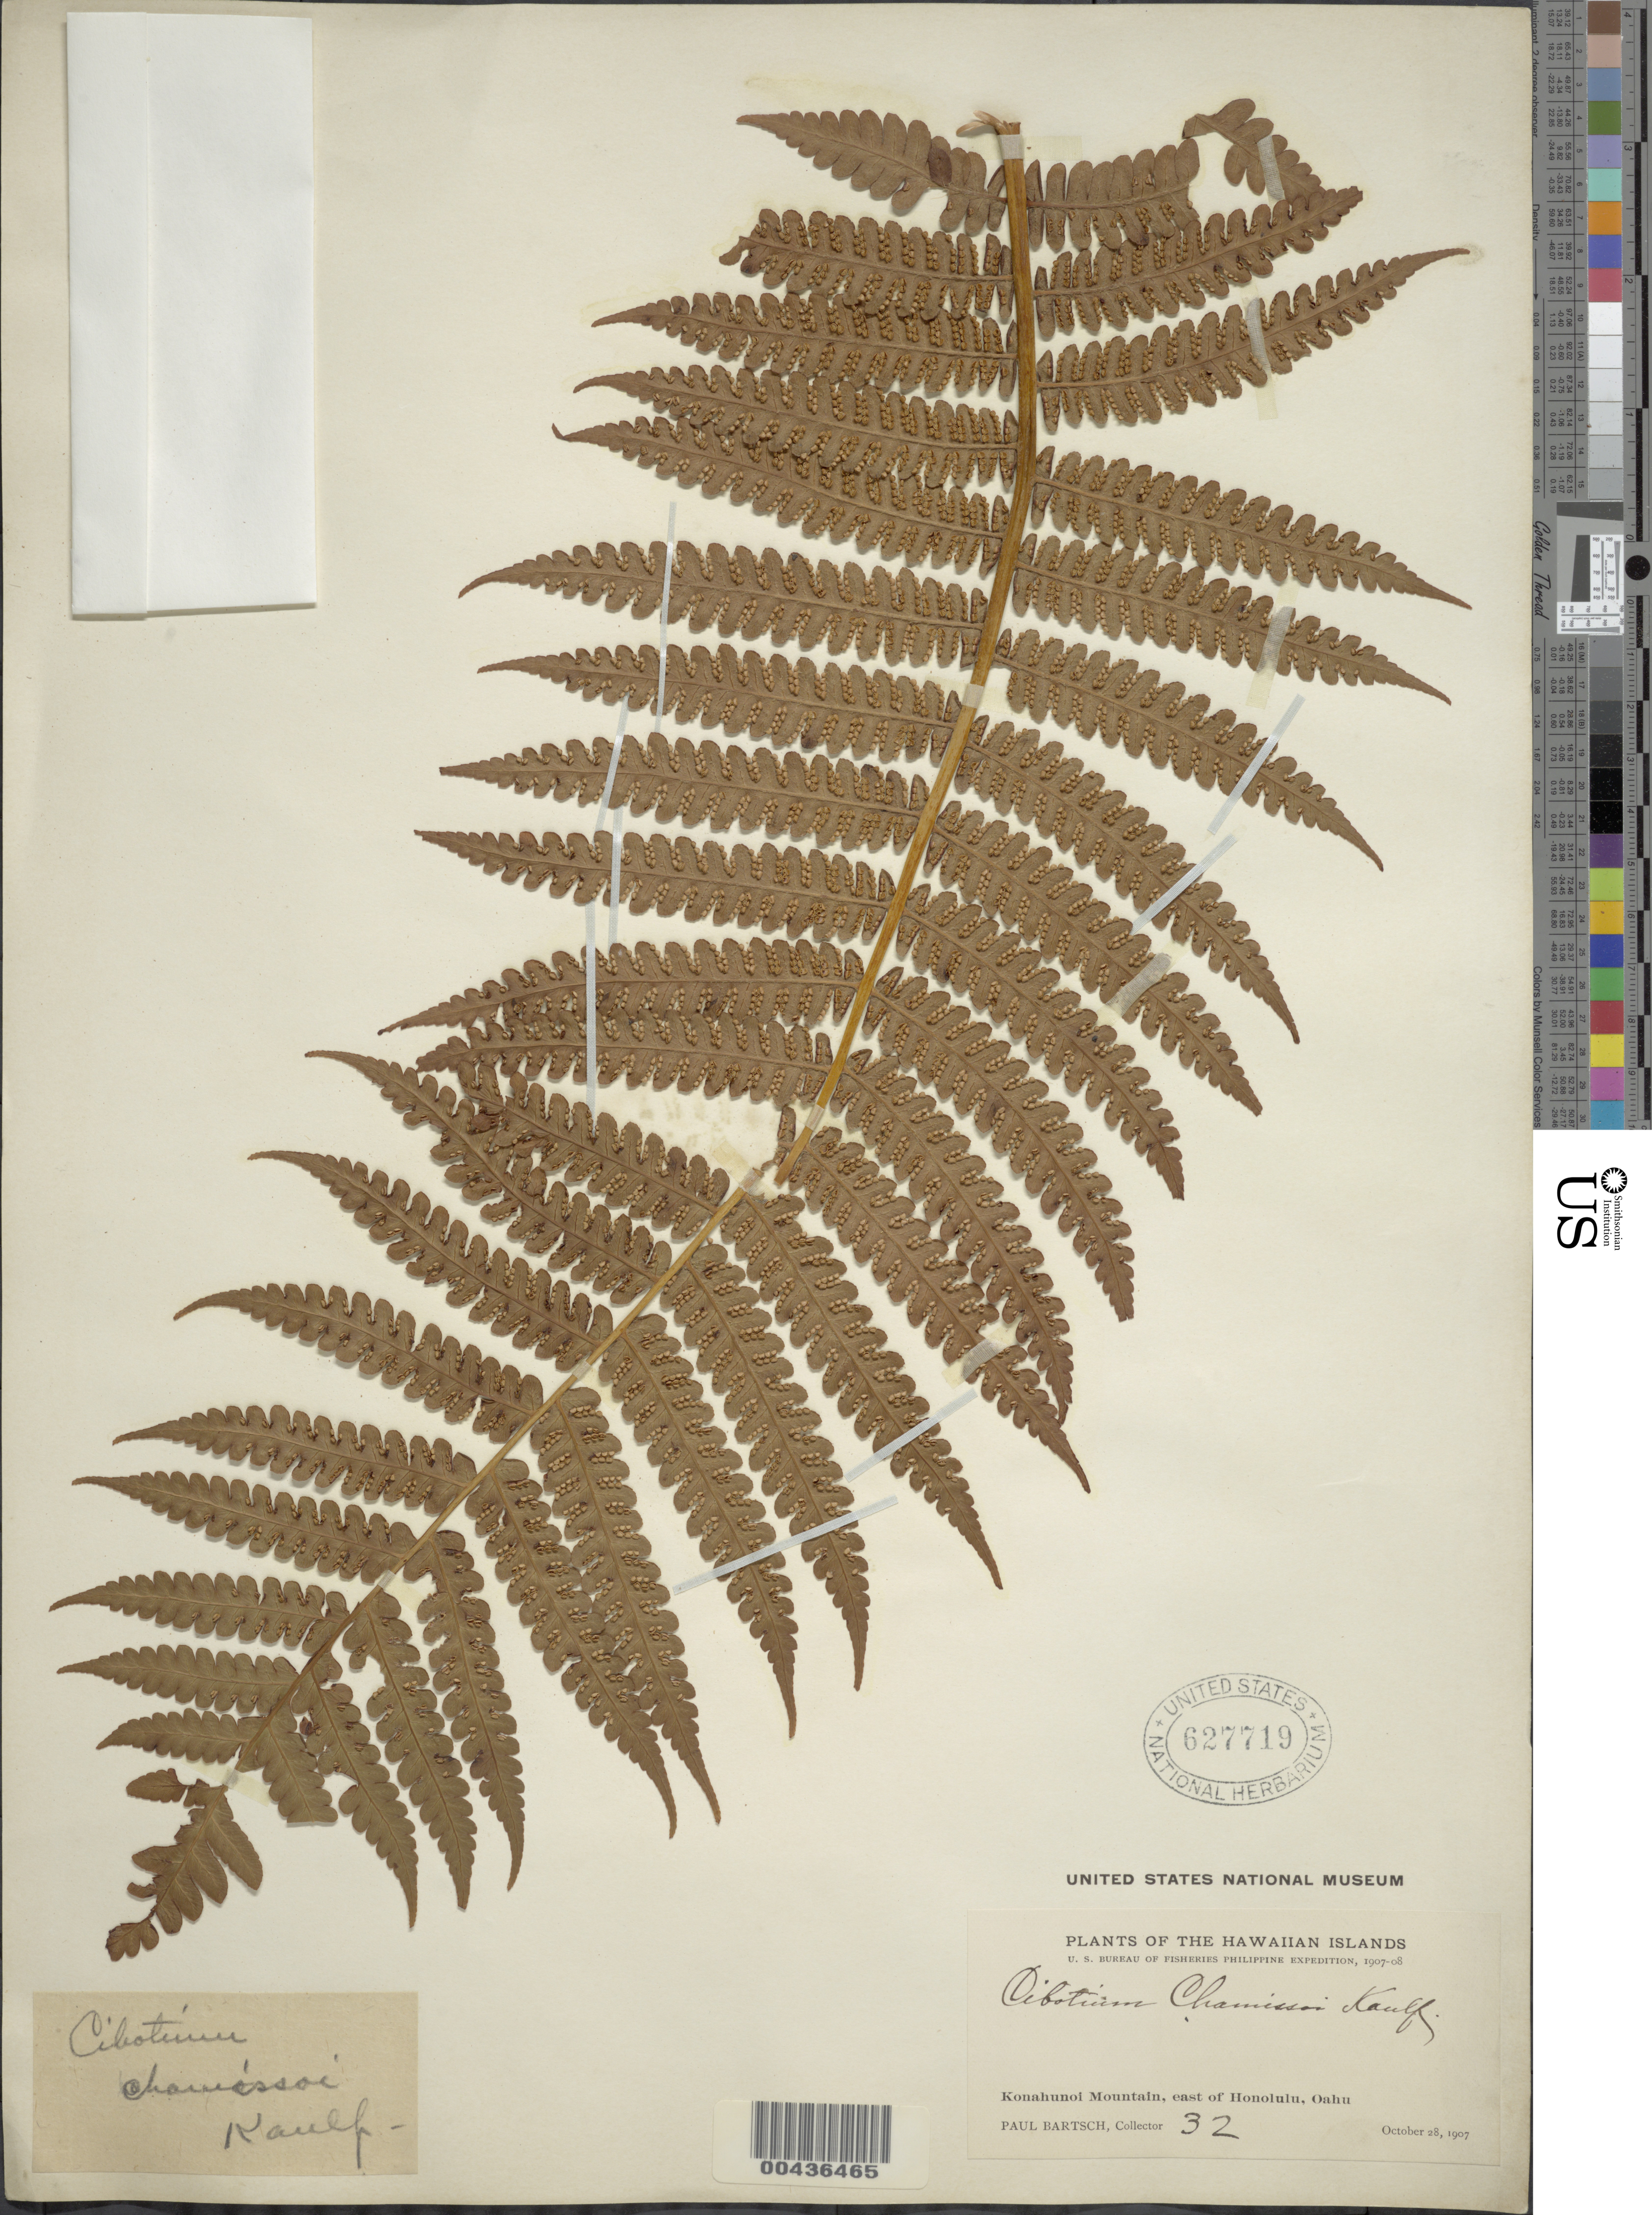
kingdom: Plantae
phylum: Tracheophyta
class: Polypodiopsida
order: Cyatheales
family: Cibotiaceae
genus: Cibotium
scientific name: Cibotium chamissoi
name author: Kaulf.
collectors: P. Bartsch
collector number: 32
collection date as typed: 28 Oct 1907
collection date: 1907-10-28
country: United States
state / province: Hawaii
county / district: Honolulu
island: Oahu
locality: Konahunoi Mountain, E of Honolulu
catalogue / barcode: US 627719